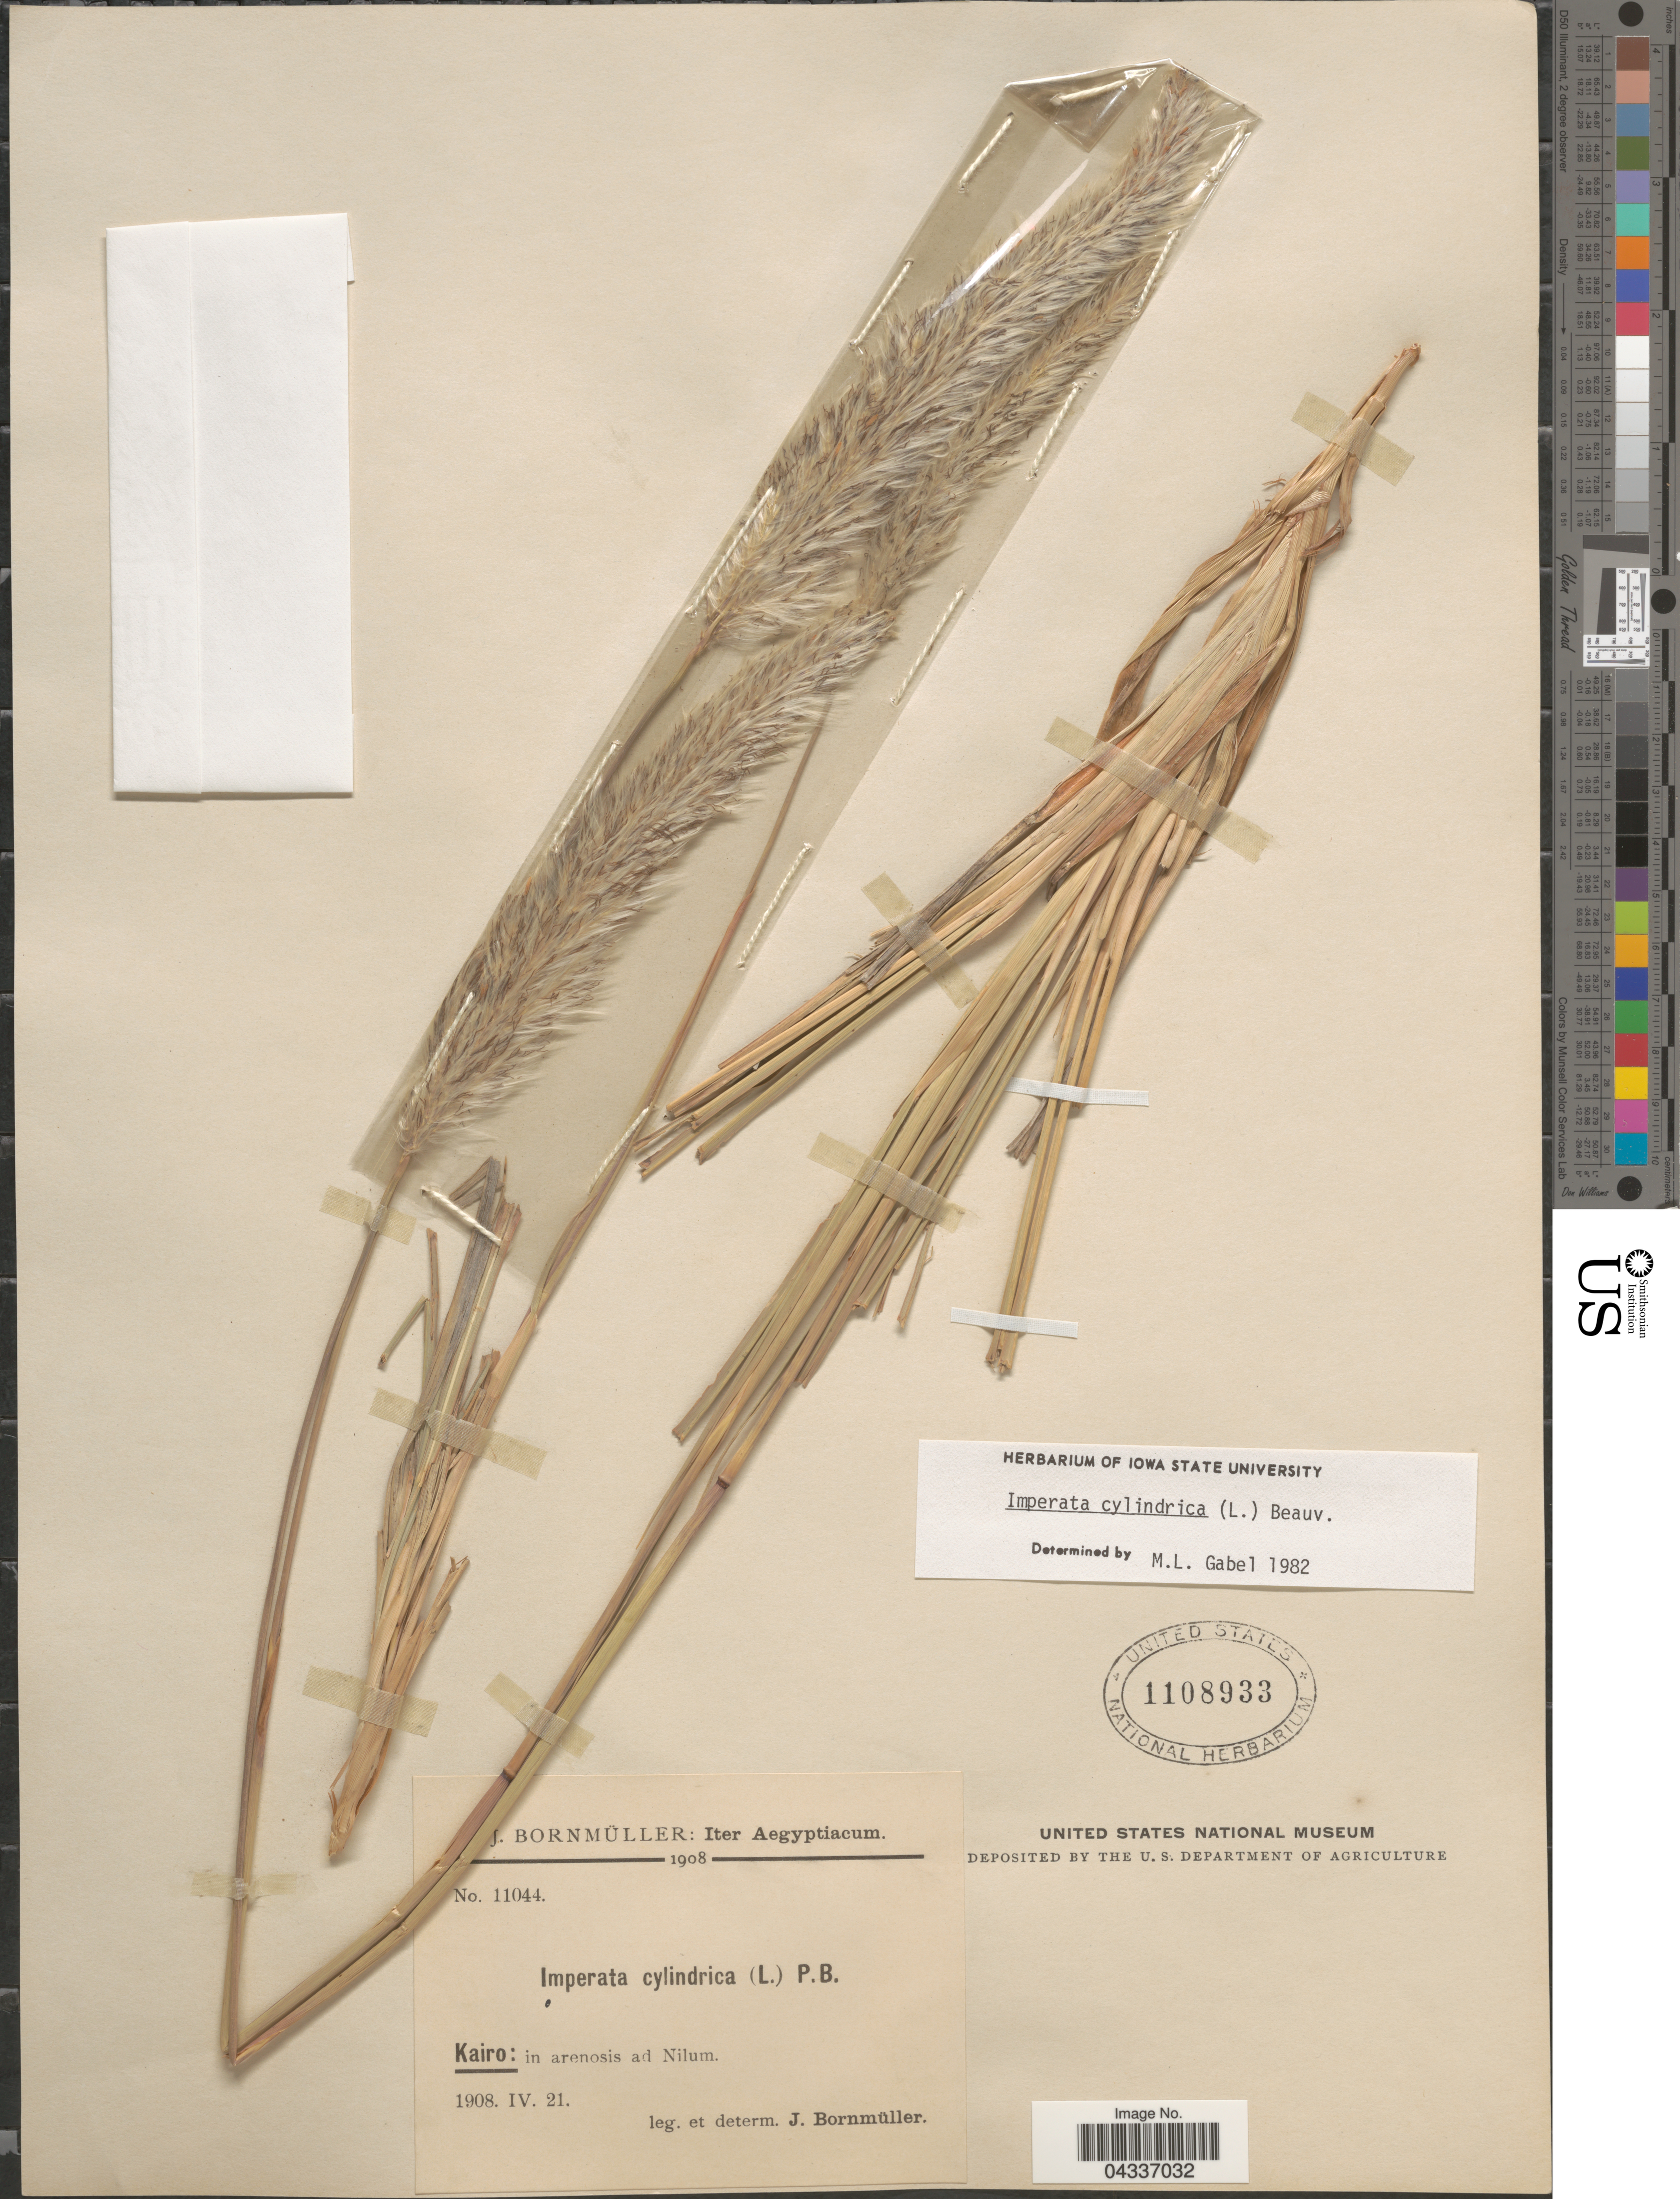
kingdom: Plantae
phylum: Tracheophyta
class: Liliopsida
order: Poales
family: Poaceae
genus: Imperata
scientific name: Imperata cylindrica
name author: (L.) P. Beauv.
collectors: J. Bornmüller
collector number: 11044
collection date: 1908-04-21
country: Egypt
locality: Iter Aegyptiacum 1908. Kairo: in arenosis ad Nilum.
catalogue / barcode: US 1108933